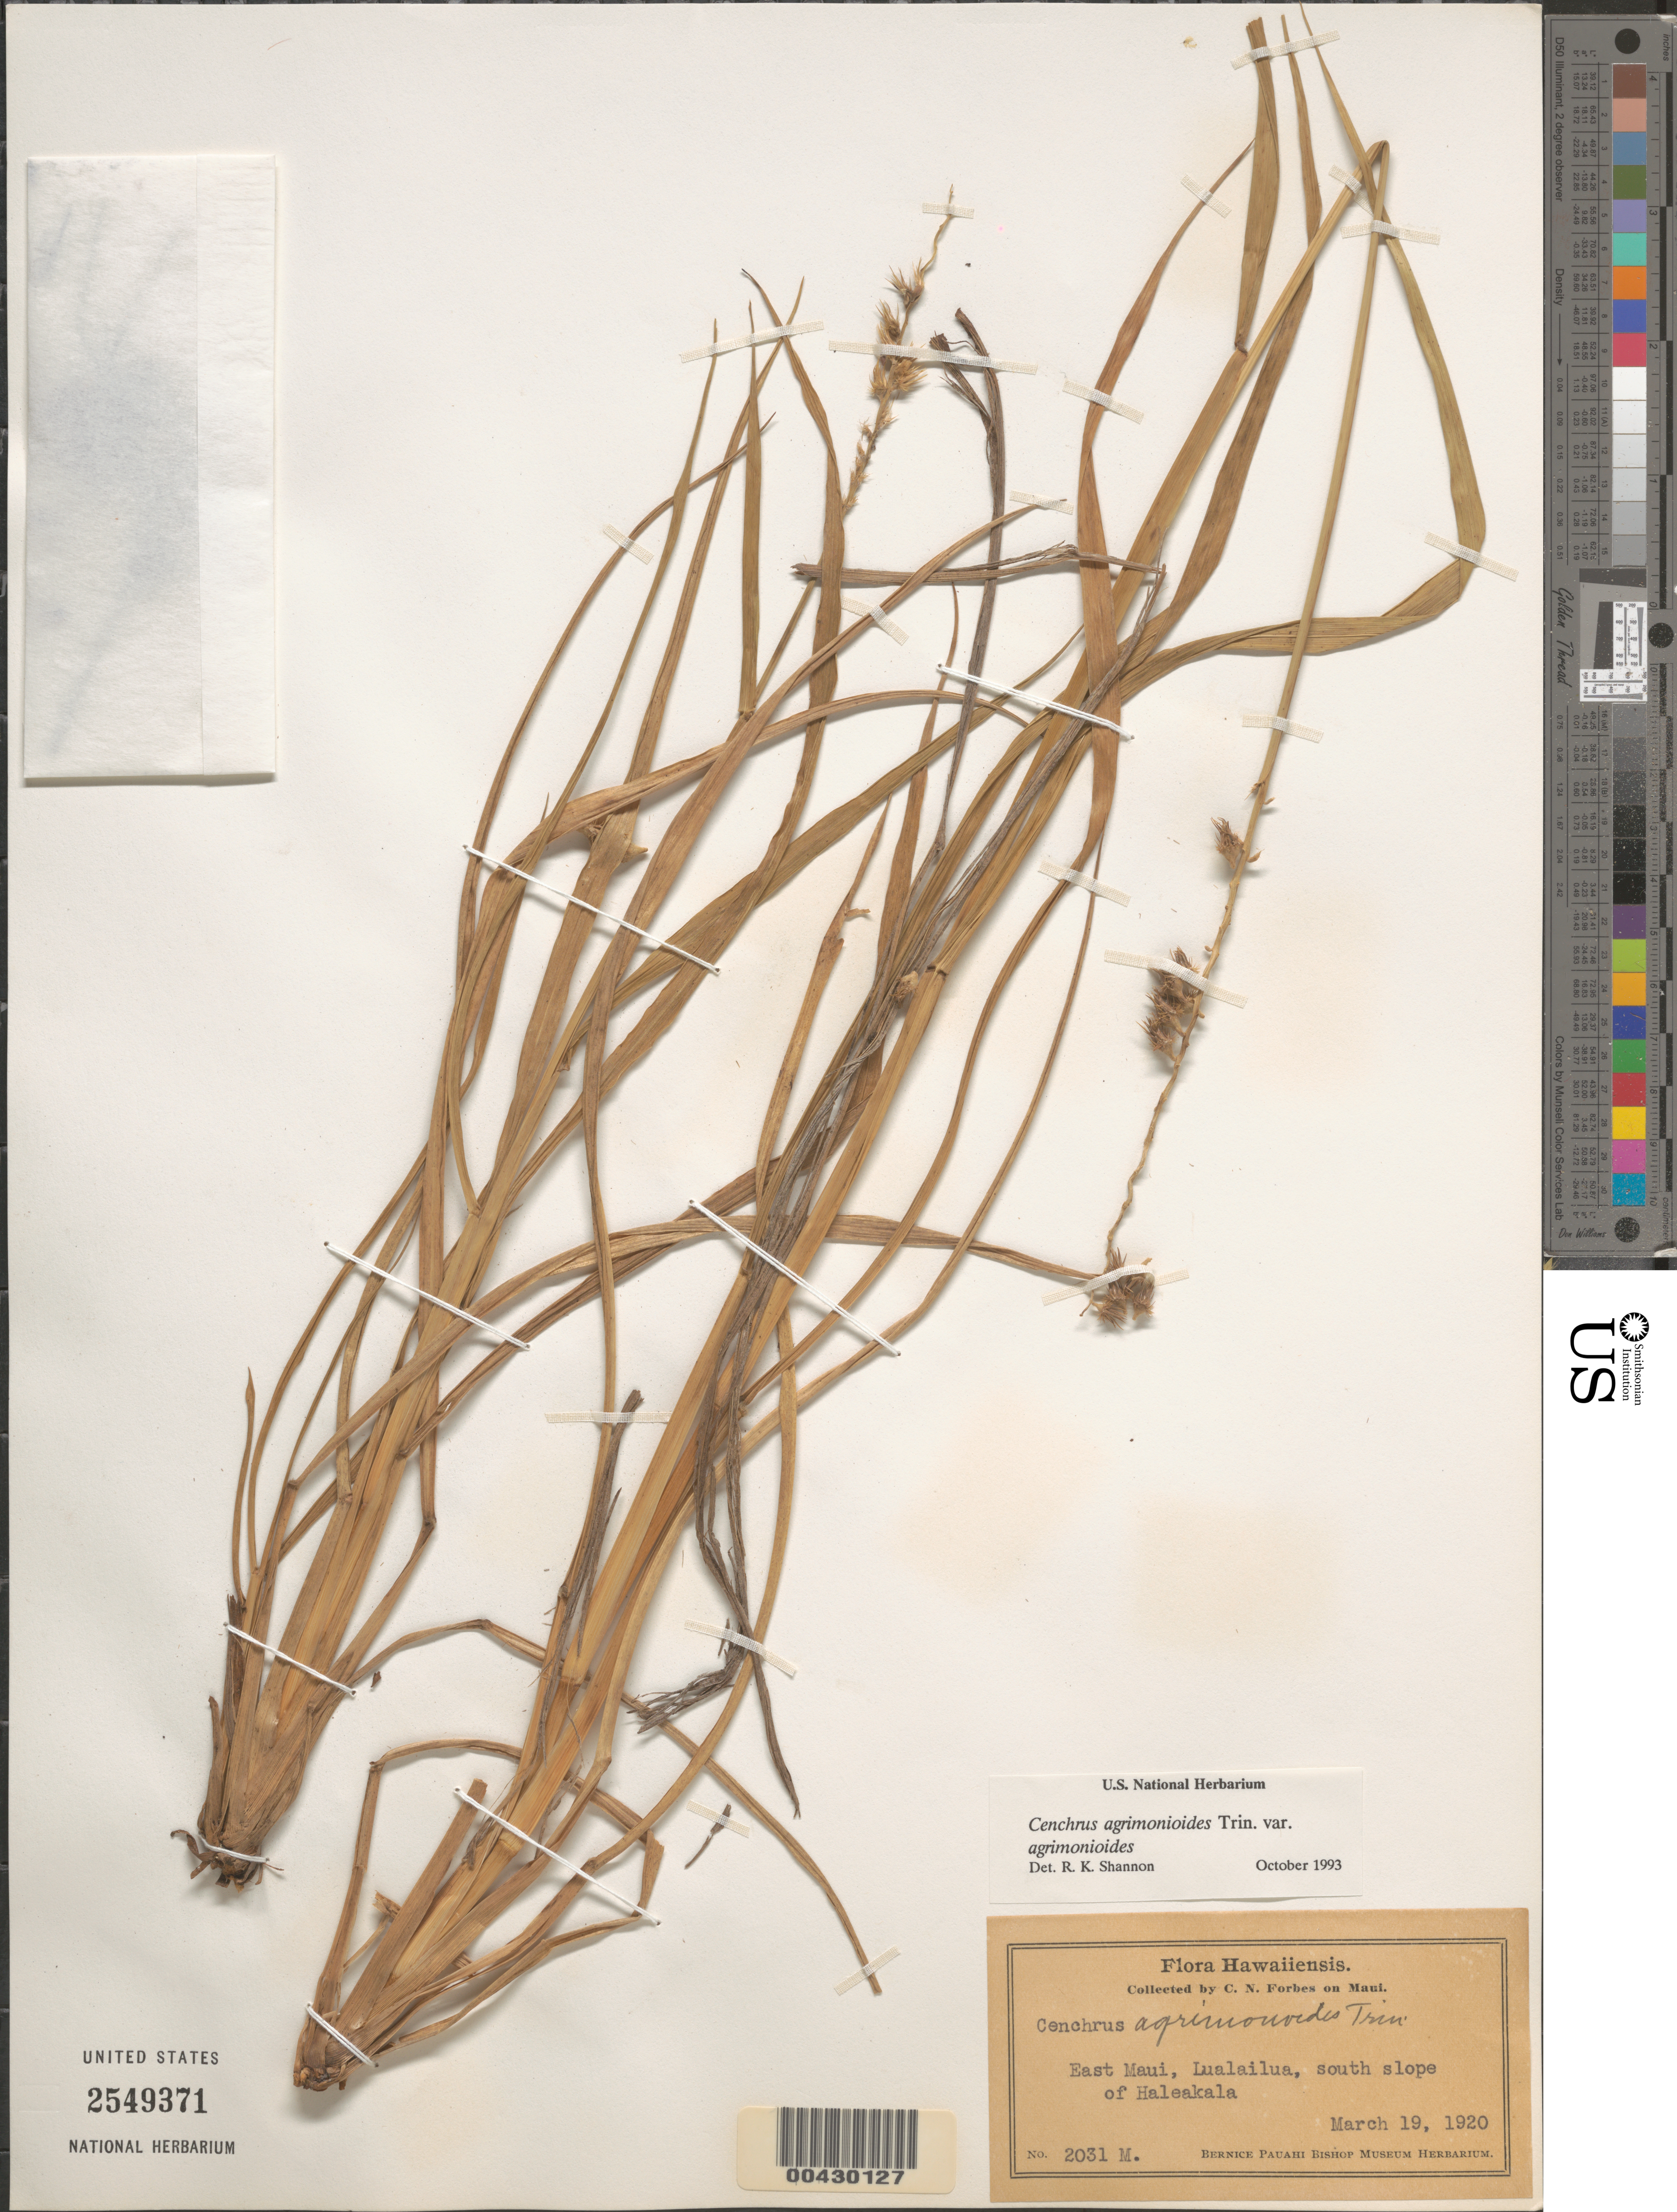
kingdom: Plantae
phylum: Tracheophyta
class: Liliopsida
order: Poales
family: Poaceae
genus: Cenchrus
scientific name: Cenchrus agrimonioides var. agrimonioides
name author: Trin.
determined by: Shannon, R. K., (UNITED STATES)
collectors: C. N. Forbes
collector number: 2031 M.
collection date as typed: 19 Mar 1920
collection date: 1920-03-19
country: United States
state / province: Hawaii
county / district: Maui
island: Maui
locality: East Maui, Lualailua, south slope of Haleakala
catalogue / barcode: US 2549371